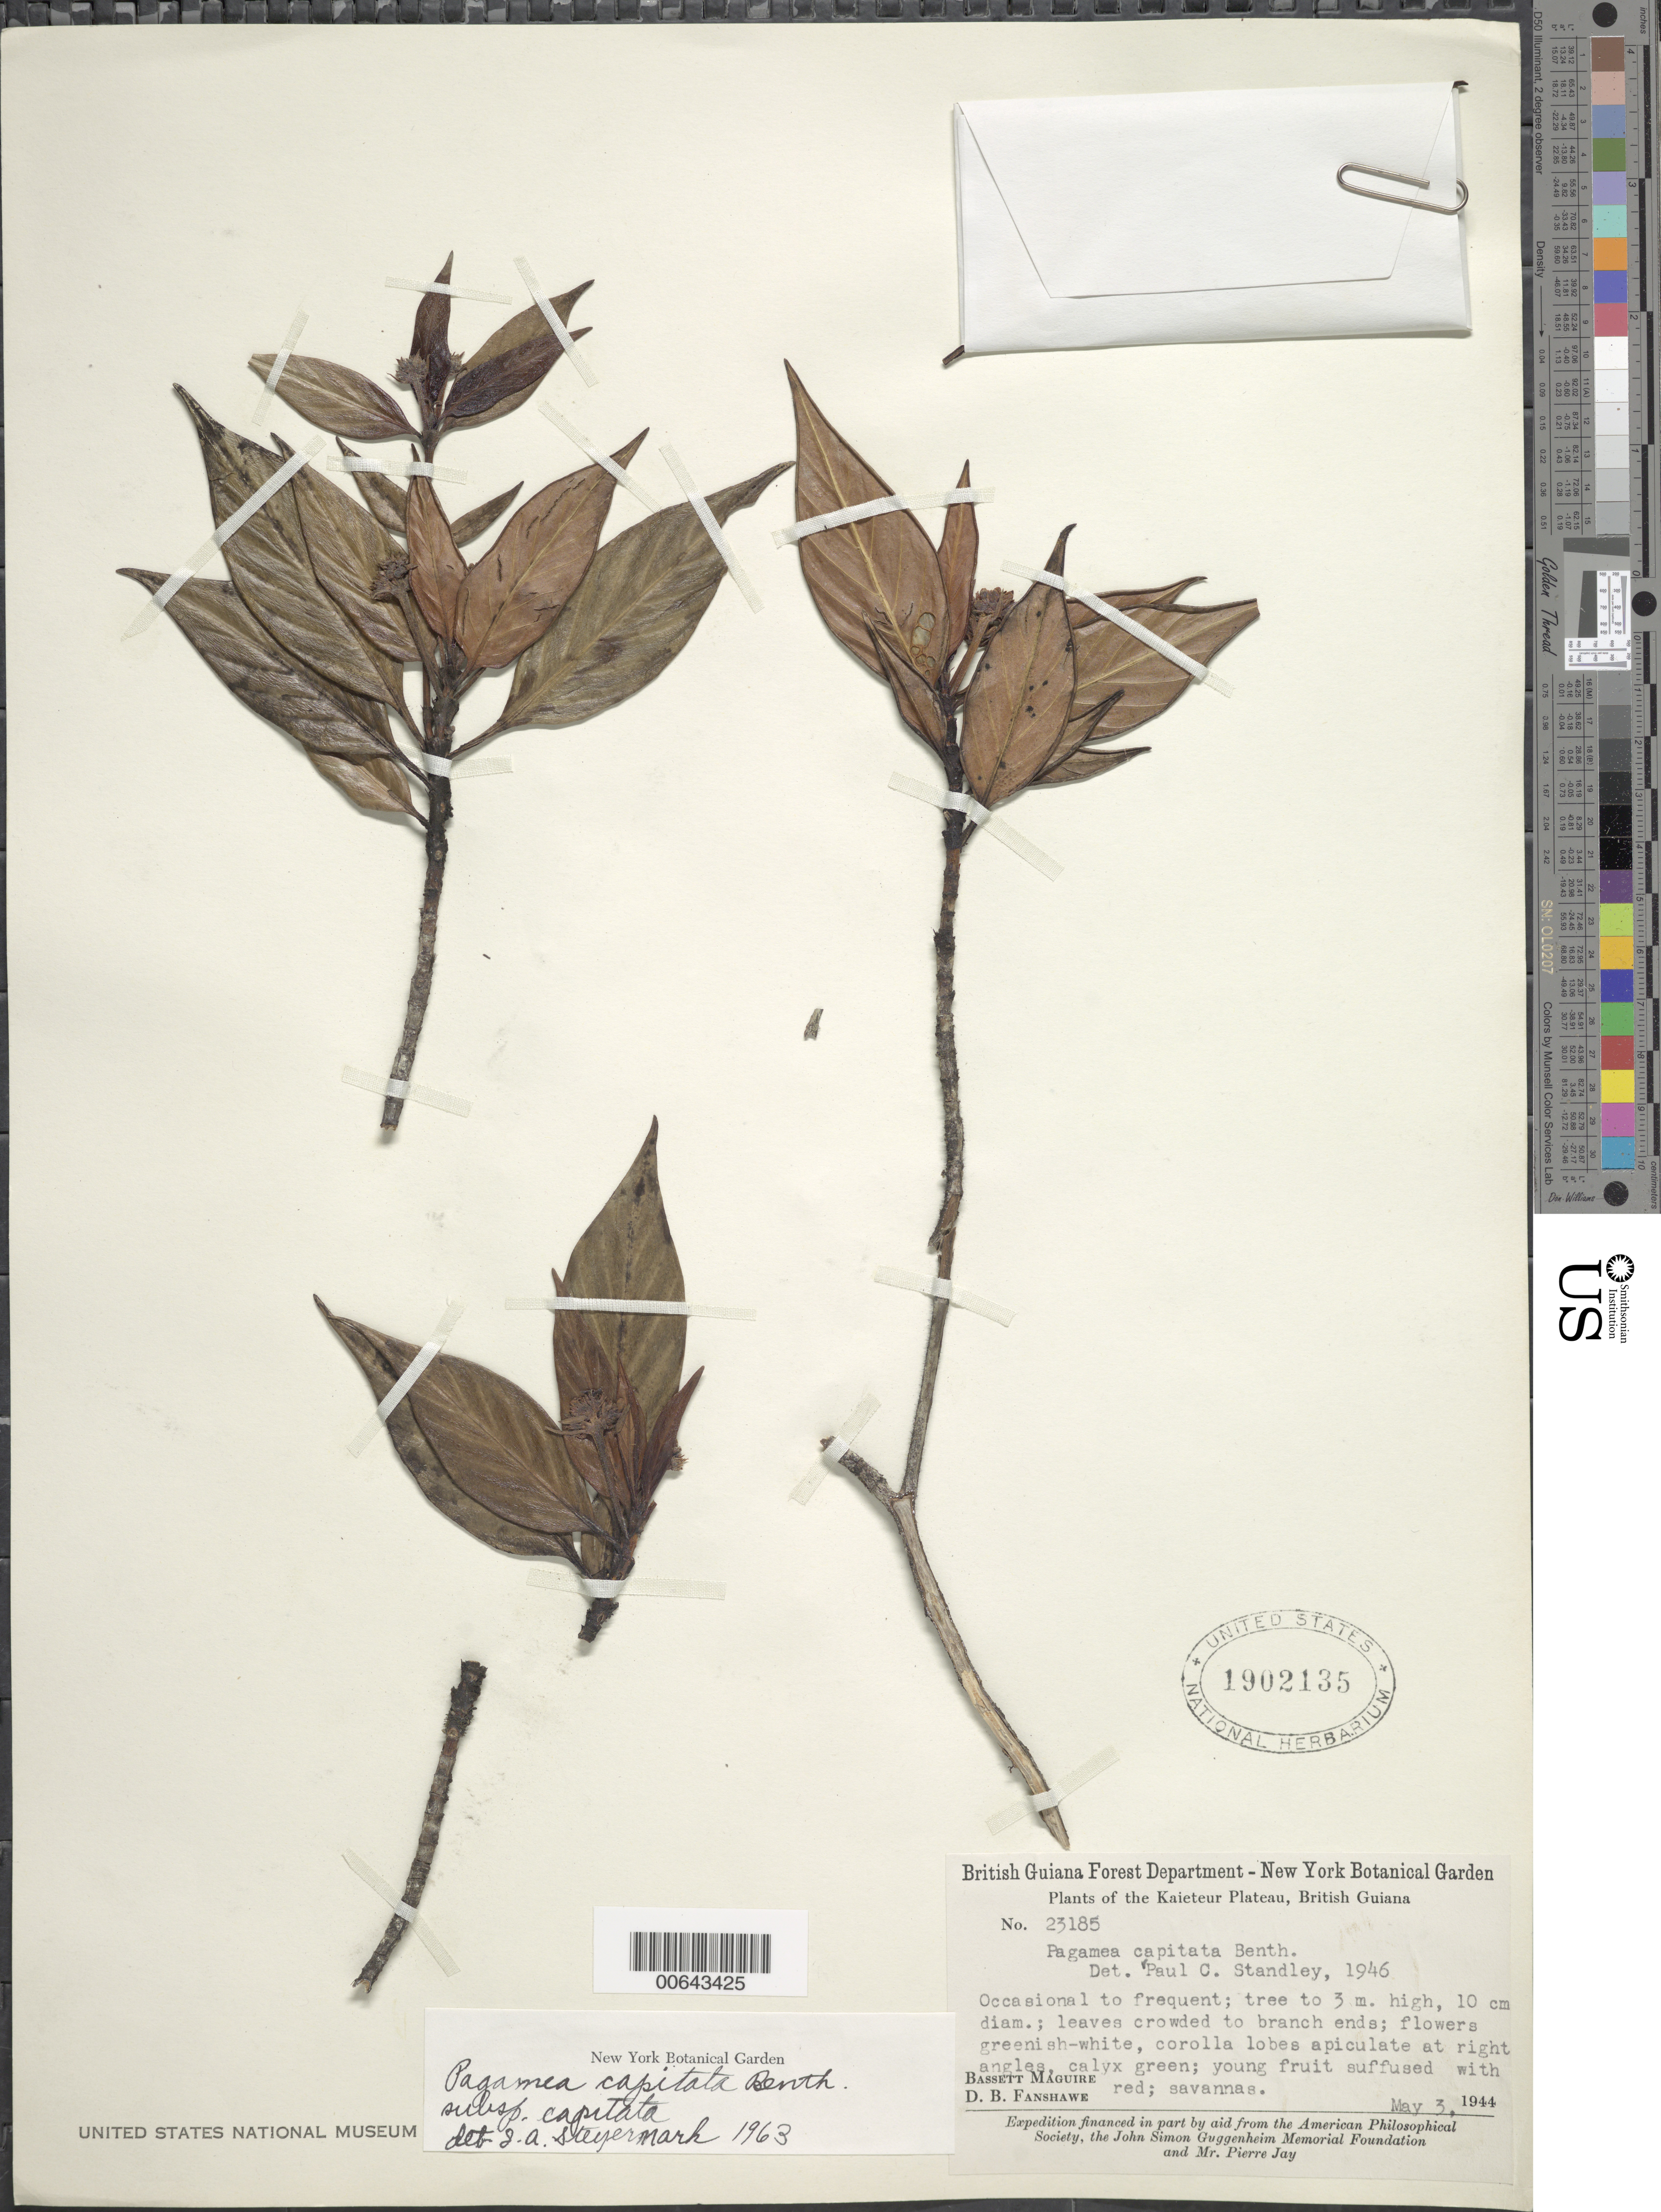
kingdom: Plantae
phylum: Tracheophyta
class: Magnoliopsida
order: Gentianales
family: Rubiaceae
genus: Pagamea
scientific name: Pagamea capitata subsp. capitata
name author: Benth.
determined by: Steyermark, Julian A., (VEN)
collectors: B. Maguire & D. B. Fanshawe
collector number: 23185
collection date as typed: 3-May-44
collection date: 1944-05-03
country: Guyana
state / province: Potaro-Siparuni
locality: Kaieteur Plateau, Potaro River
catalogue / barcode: US 1902135